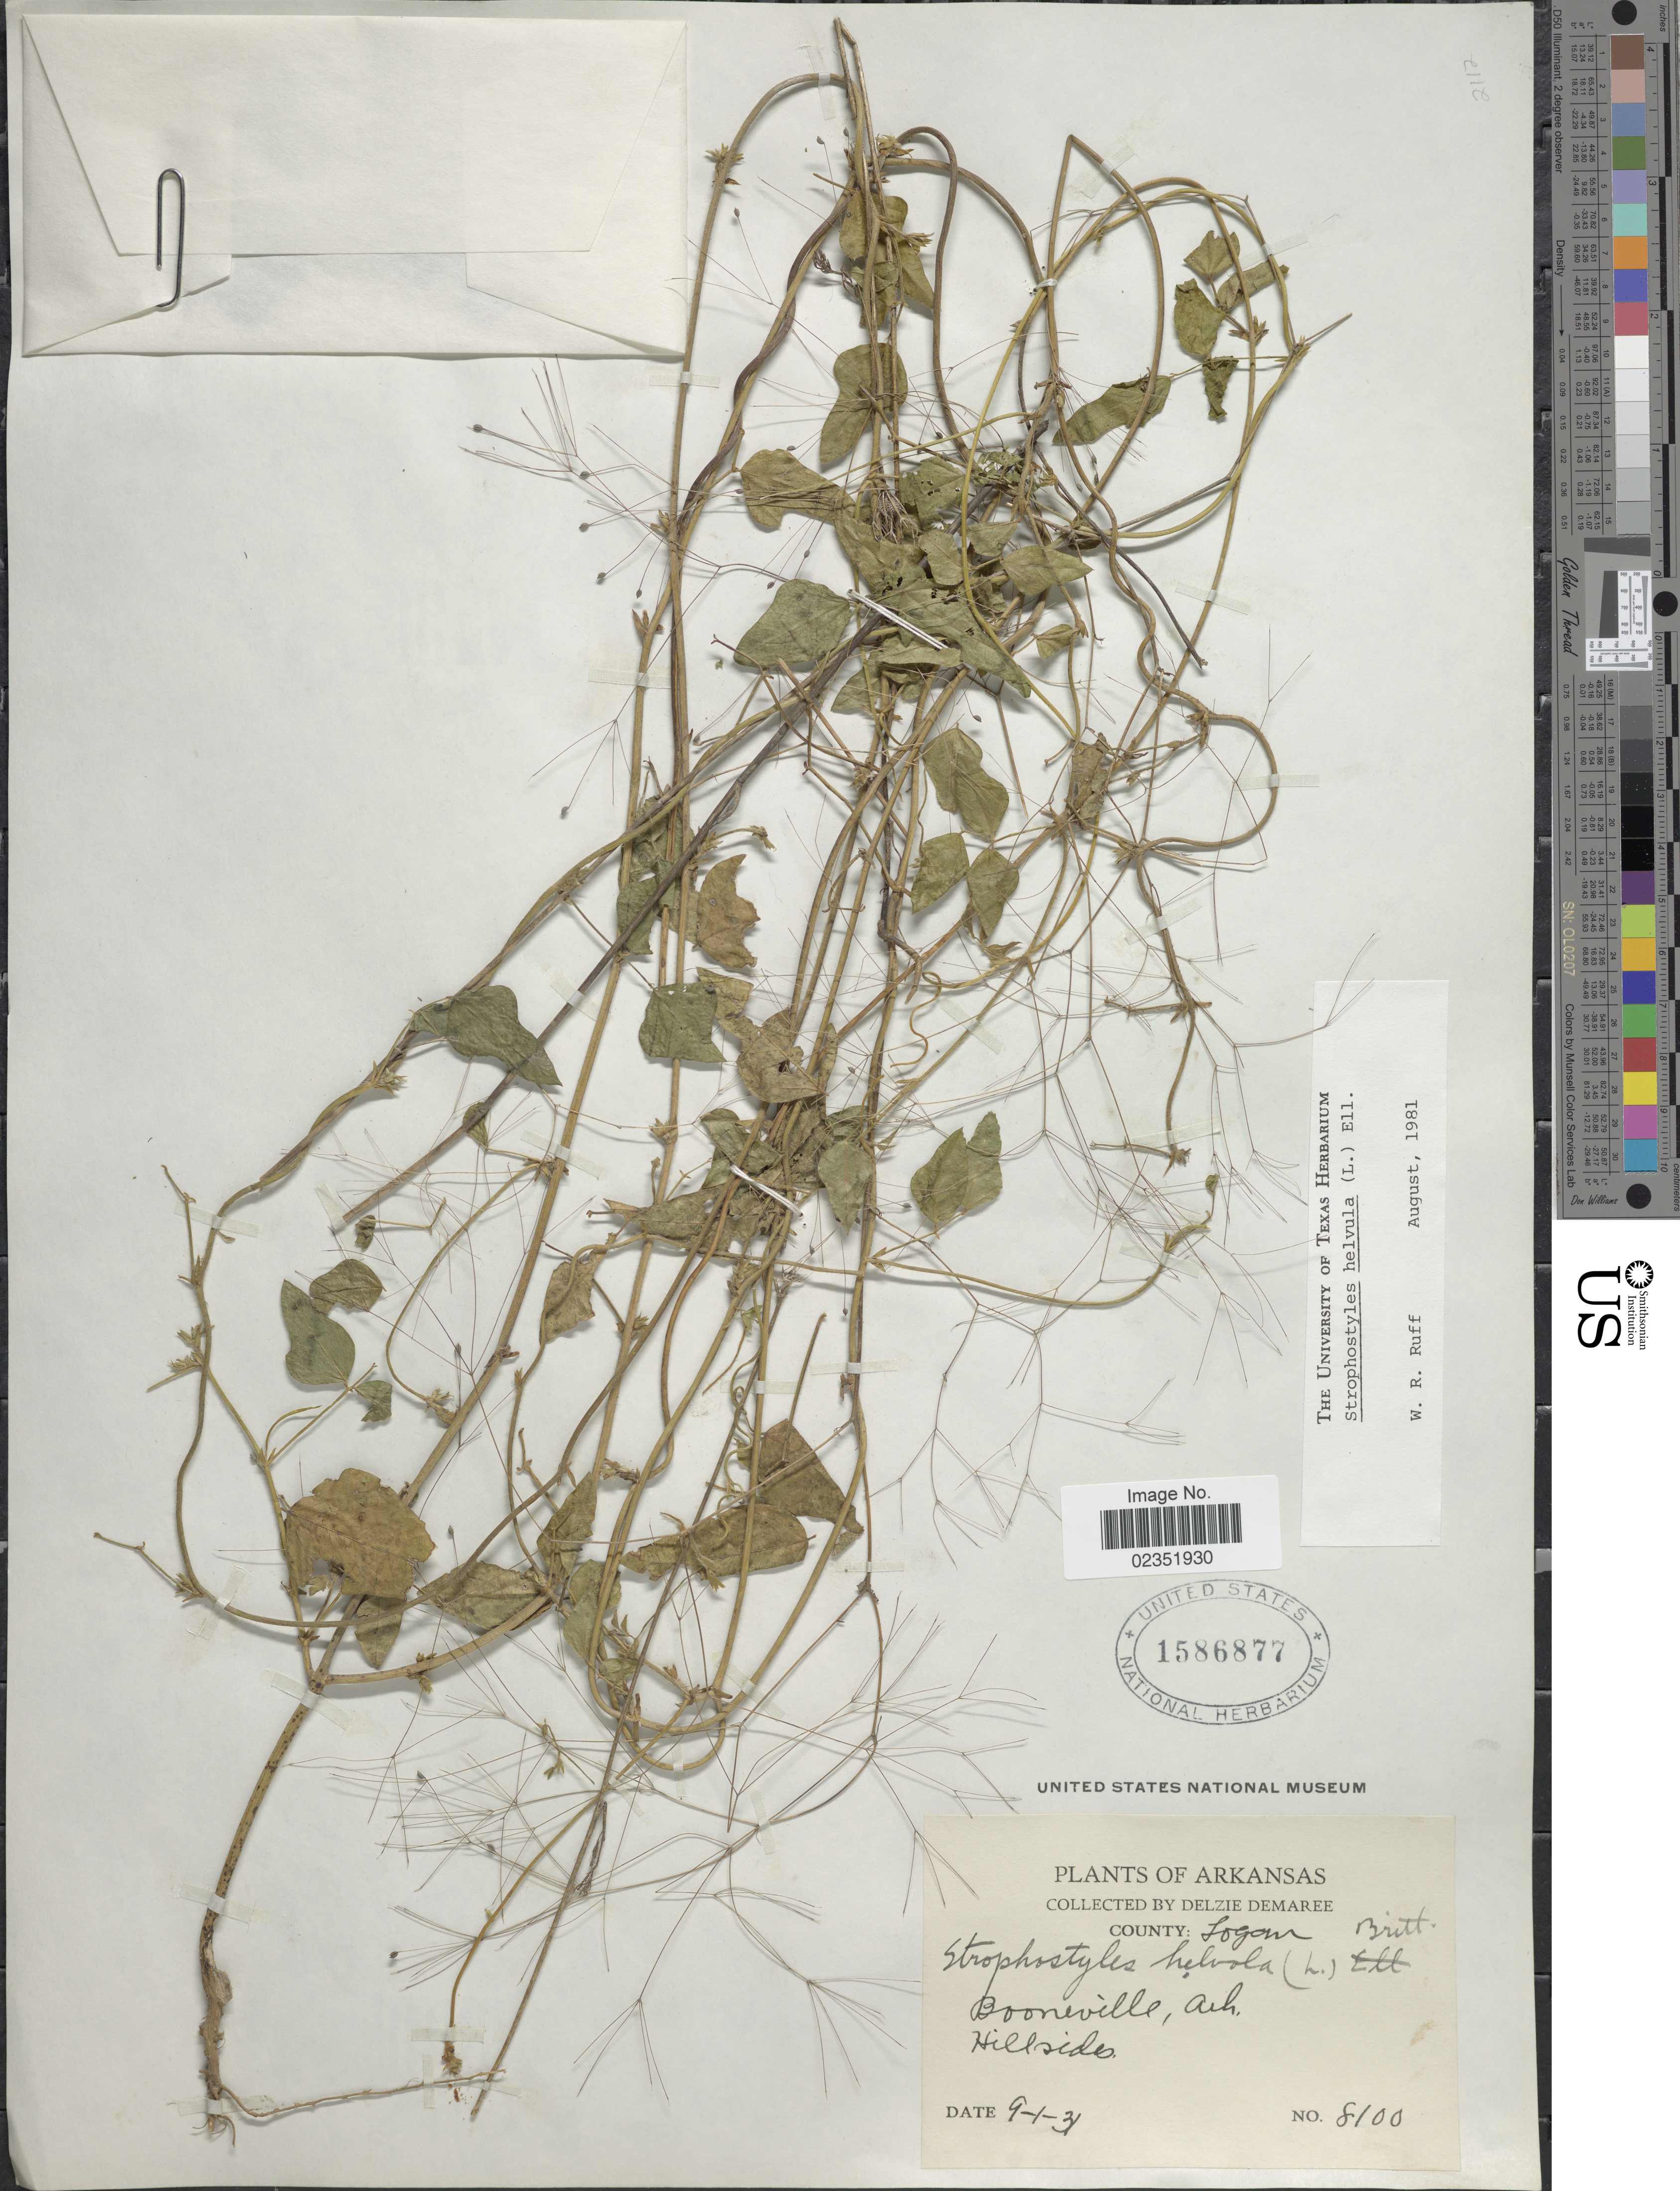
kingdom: Plantae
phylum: Tracheophyta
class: Magnoliopsida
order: Fabales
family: Fabaceae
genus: Strophostyles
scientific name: Strophostyles helvola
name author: (L.) Elliott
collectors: D. Demaree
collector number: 8100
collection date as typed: Transcribed d/m/y: 1/9/31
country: United States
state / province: Arkansas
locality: County: Logom, Booneville, Hillsides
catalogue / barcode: US 1586877